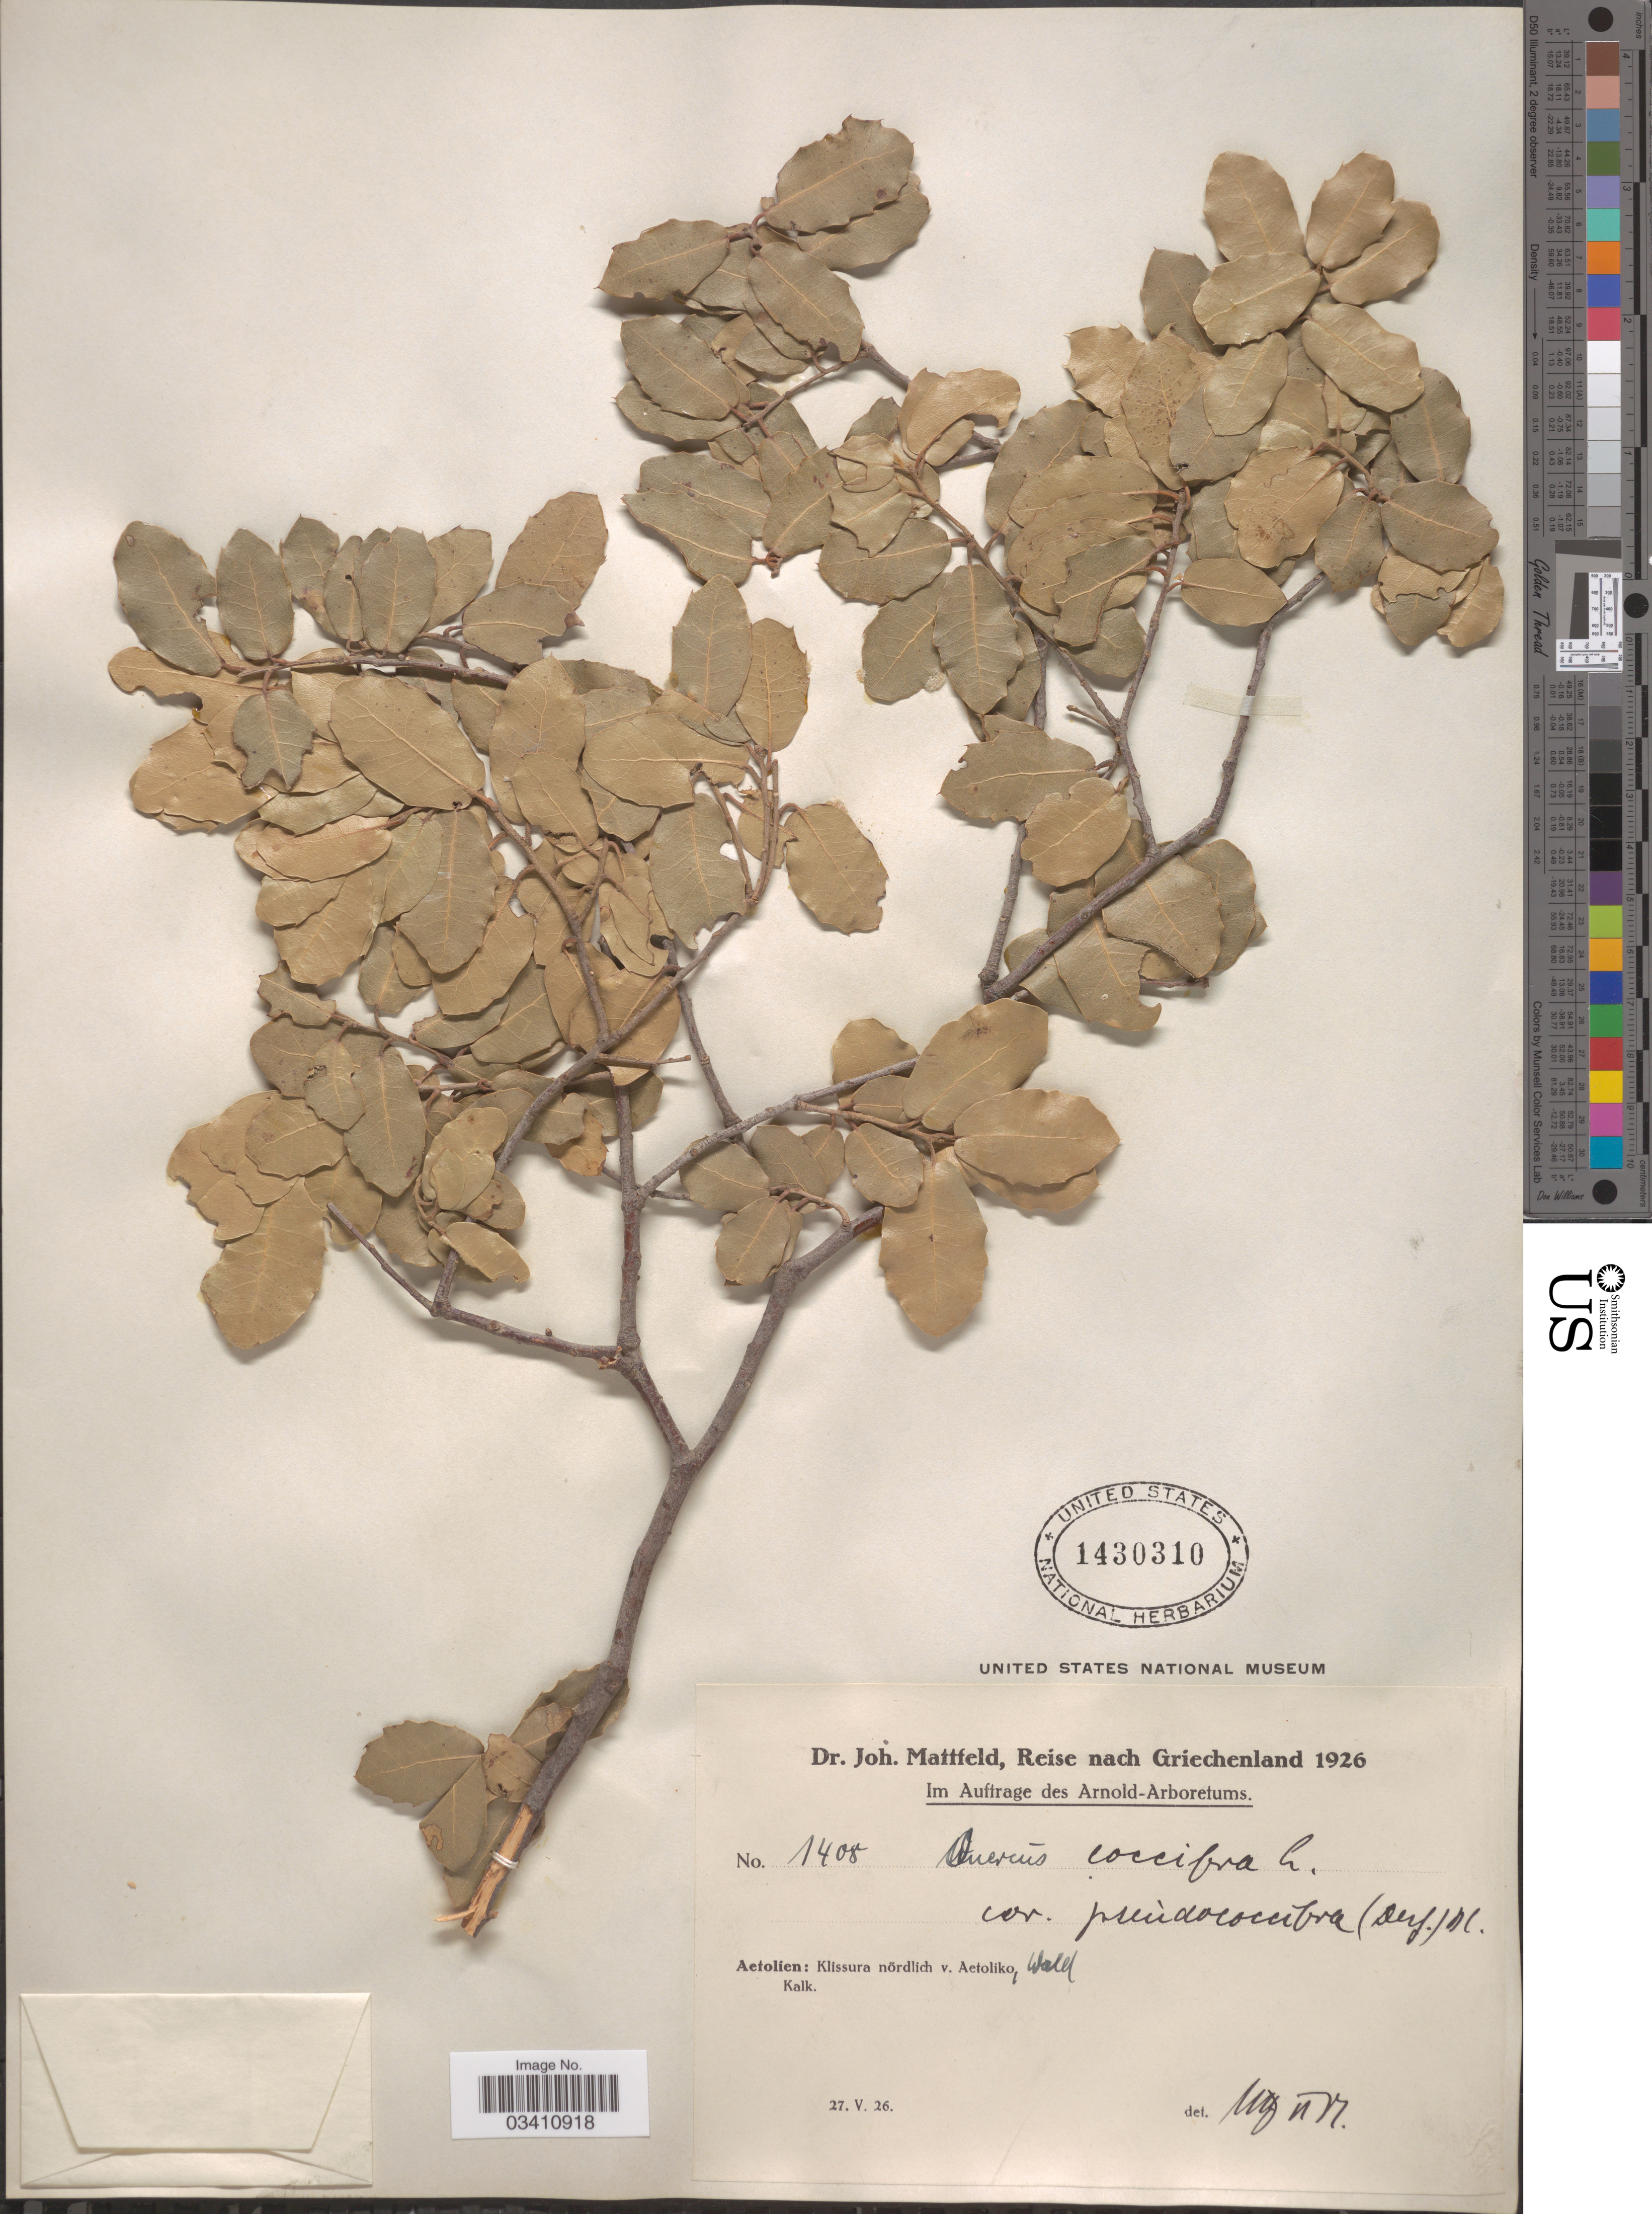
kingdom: Plantae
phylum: Tracheophyta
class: Magnoliopsida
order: Fagales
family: Fagaceae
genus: Quercus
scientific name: Quercus coccifera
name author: L.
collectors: J. Mattfeld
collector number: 1408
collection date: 1926-05-27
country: Greece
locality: Aetolien: Klissura nördlich v. Aetoliko, Wald. Kalk.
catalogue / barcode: US 1430310